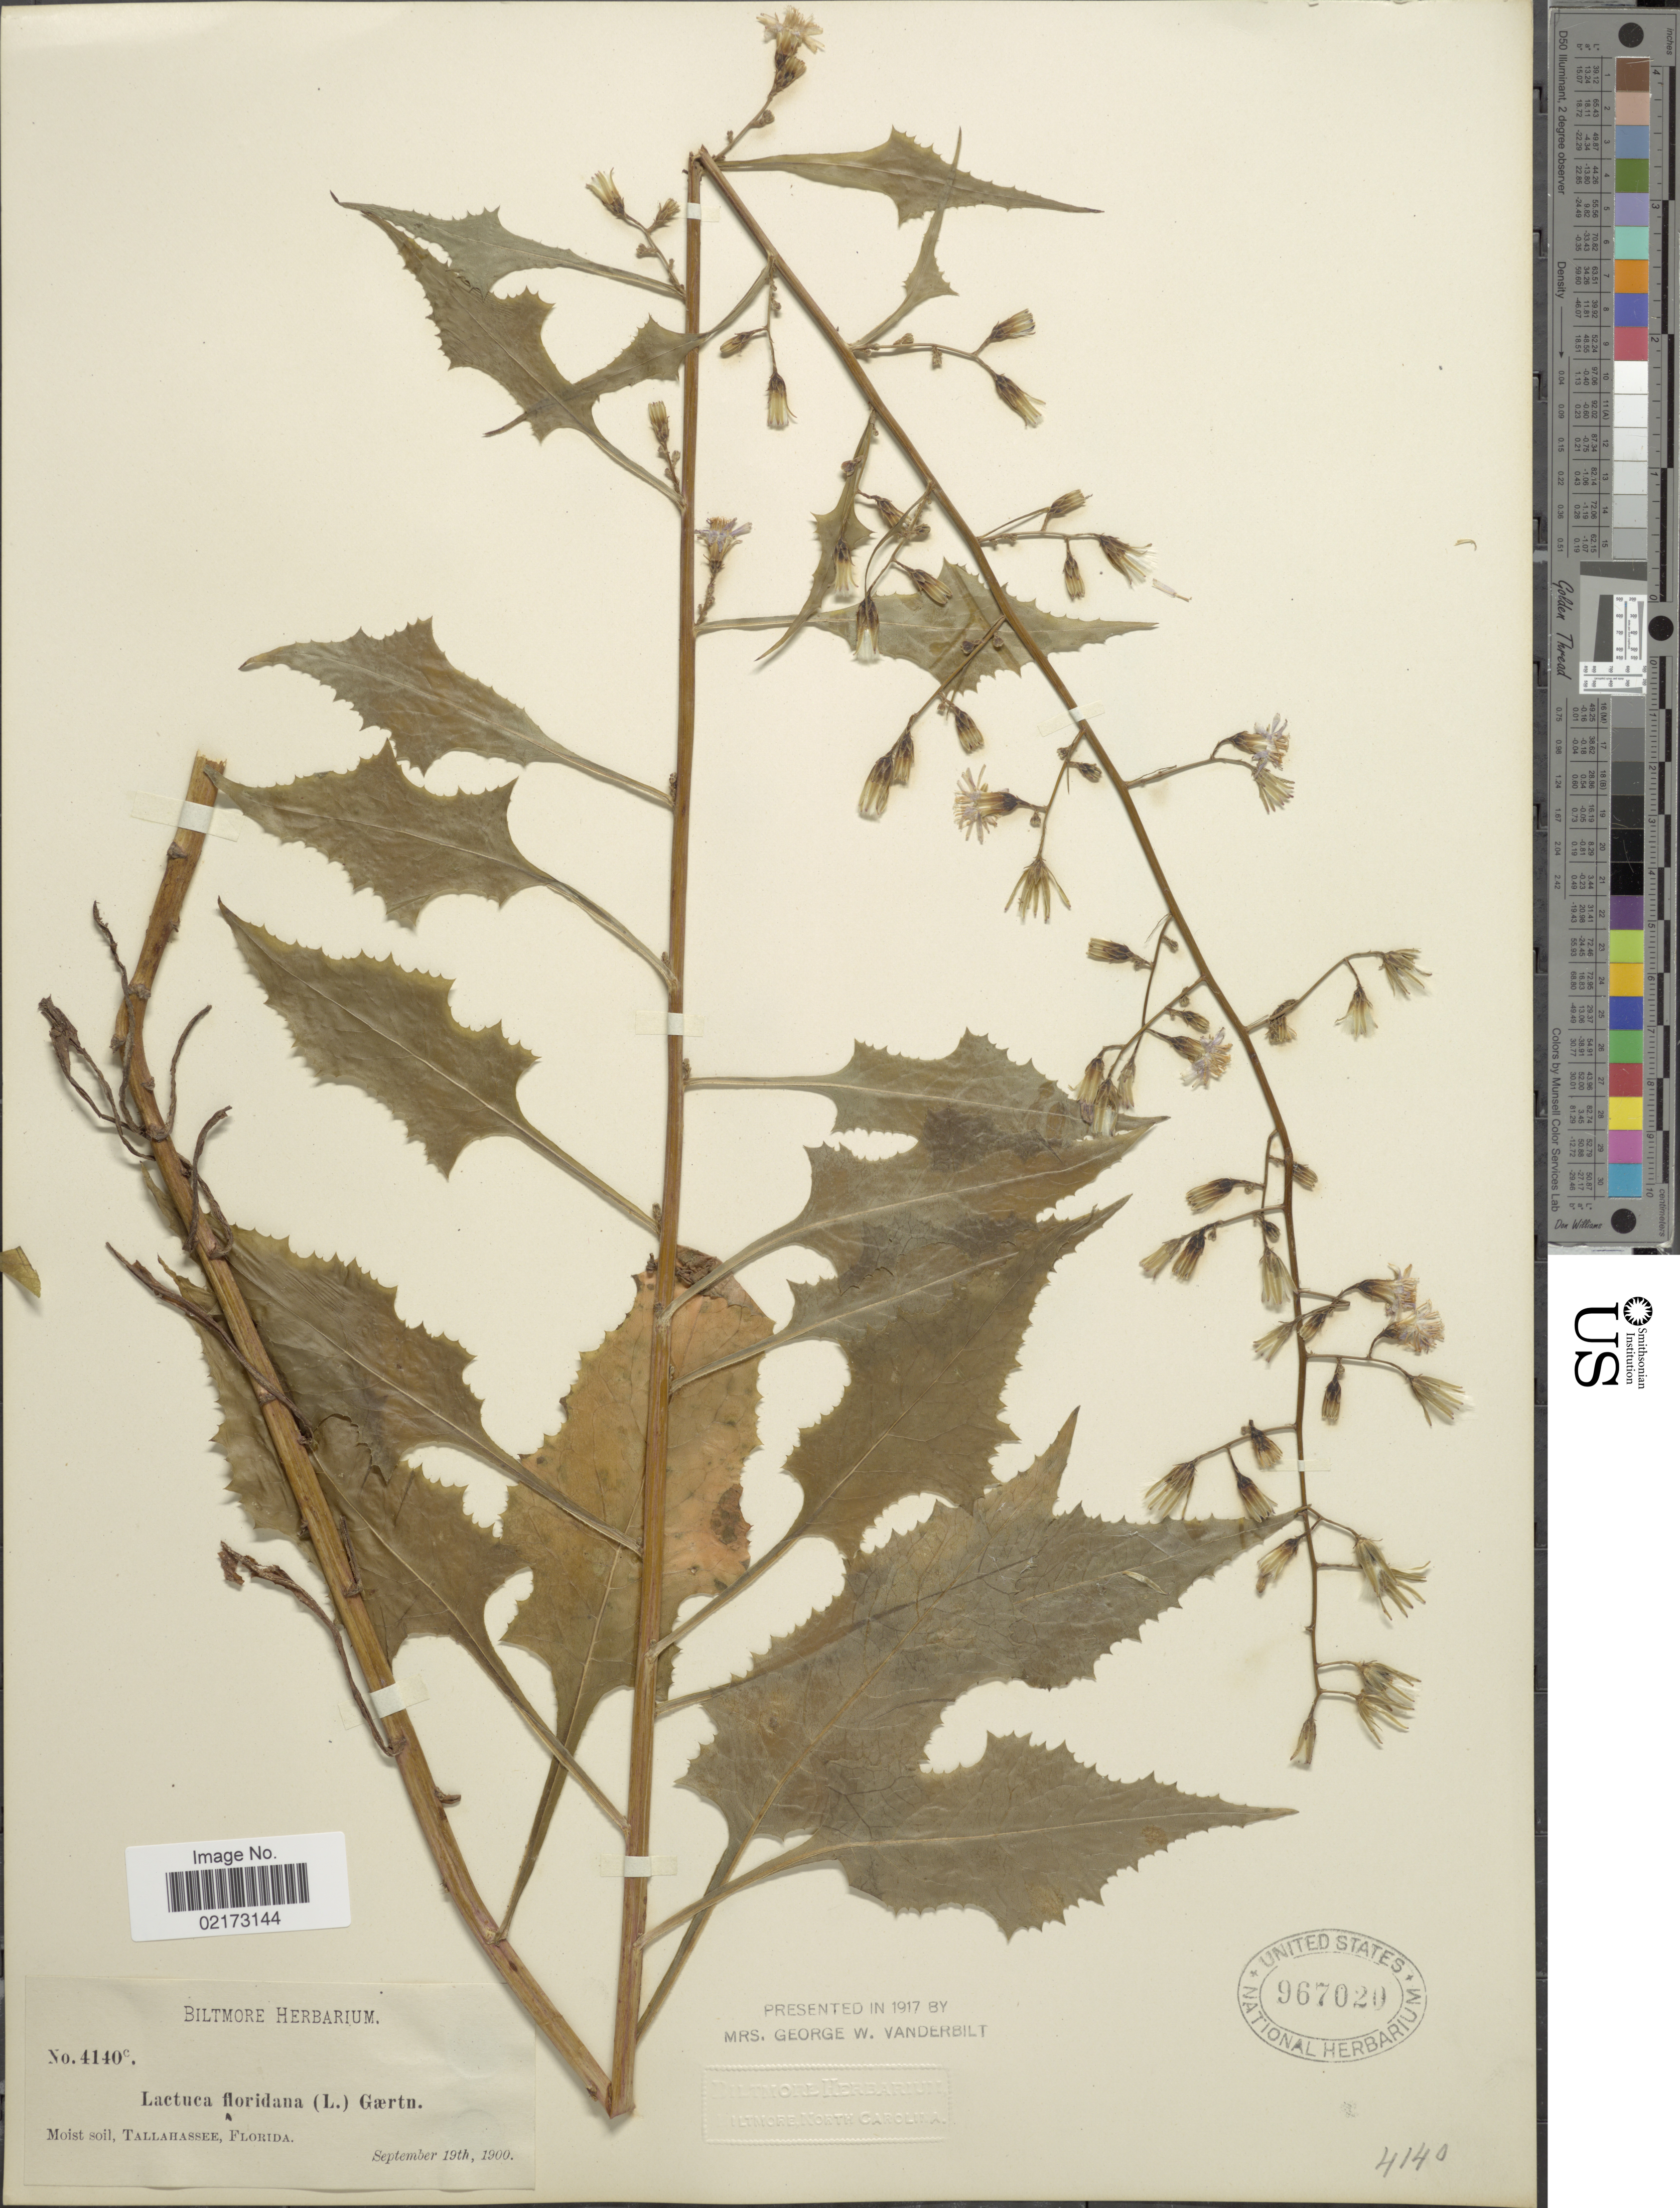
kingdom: Plantae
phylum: Tracheophyta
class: Magnoliopsida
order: Asterales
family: Asteraceae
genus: Lactuca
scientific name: Lactuca floridana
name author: (L.) Gaertn.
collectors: ex herb. Biltmore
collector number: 4140c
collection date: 1900-09-19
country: United States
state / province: Florida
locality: Tallahassee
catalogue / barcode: US 967020